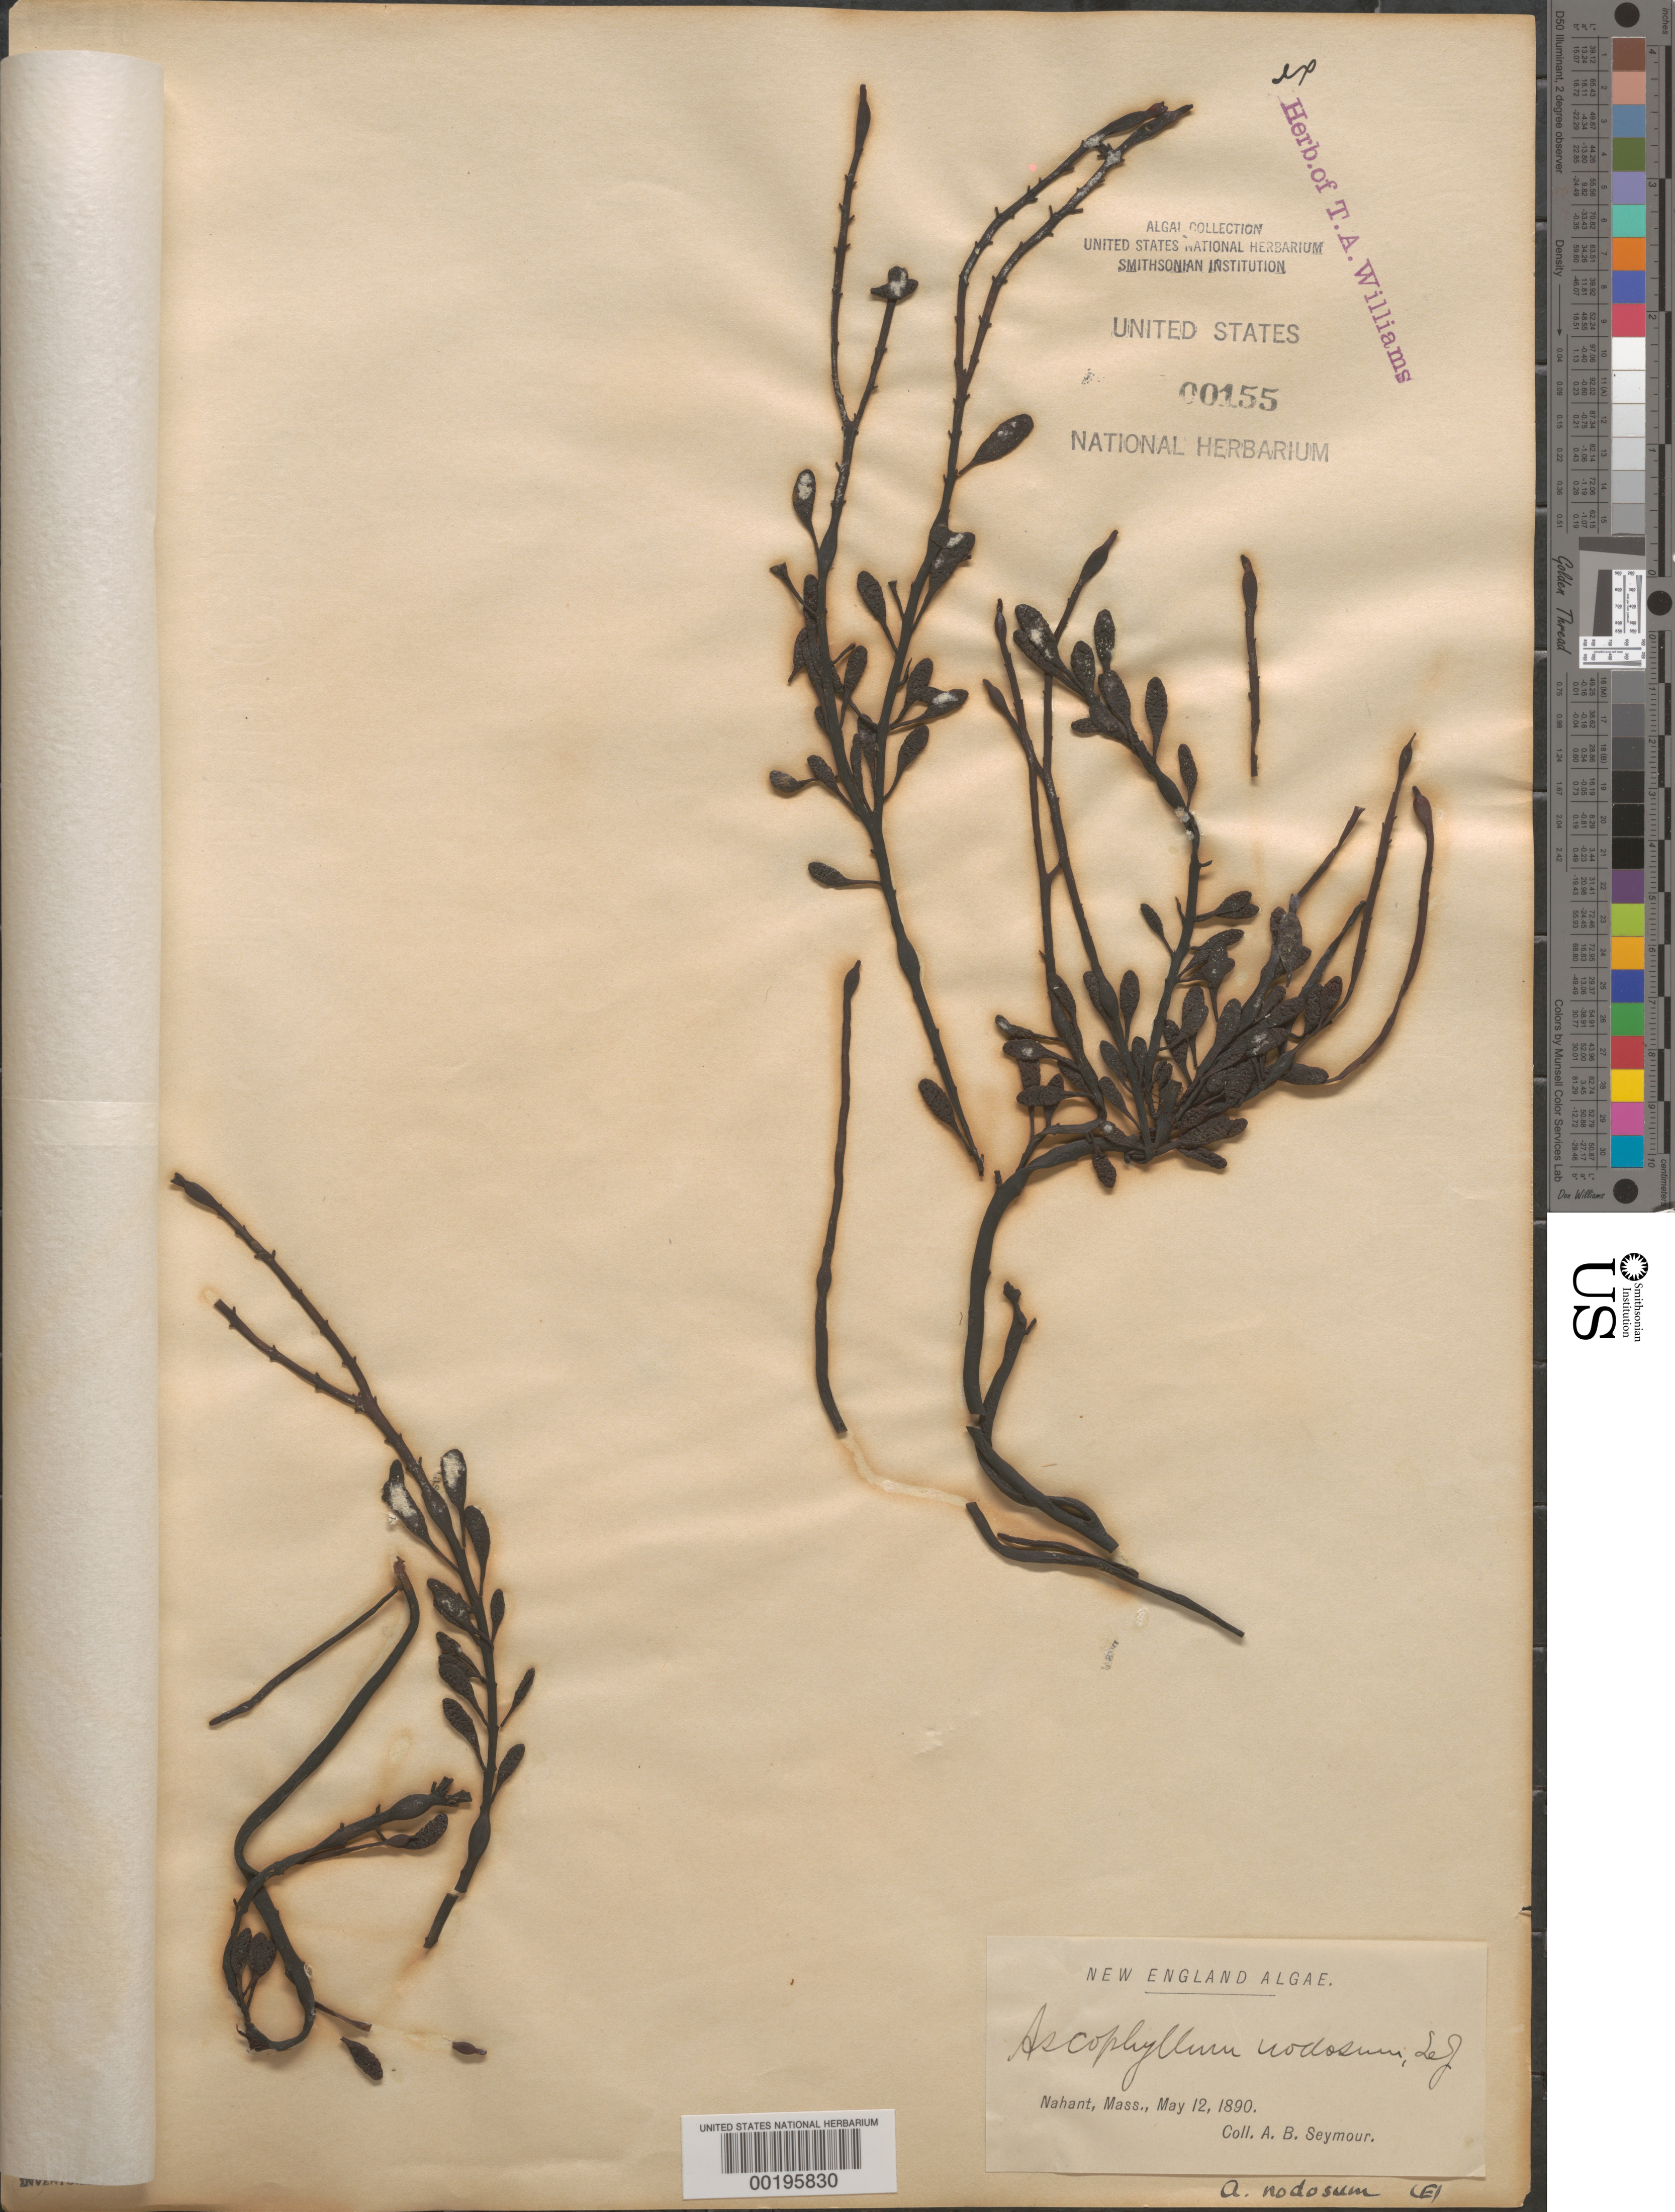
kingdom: Chromista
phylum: Ochrophyta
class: Phaeophyceae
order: Fucales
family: Fucaceae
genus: Ascophyllum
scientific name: Ascophyllum nodosum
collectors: A. Seymour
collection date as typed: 12 May 1890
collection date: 1890-05-12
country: United States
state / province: Massachusetts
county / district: Essex County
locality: Nahant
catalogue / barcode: US 155